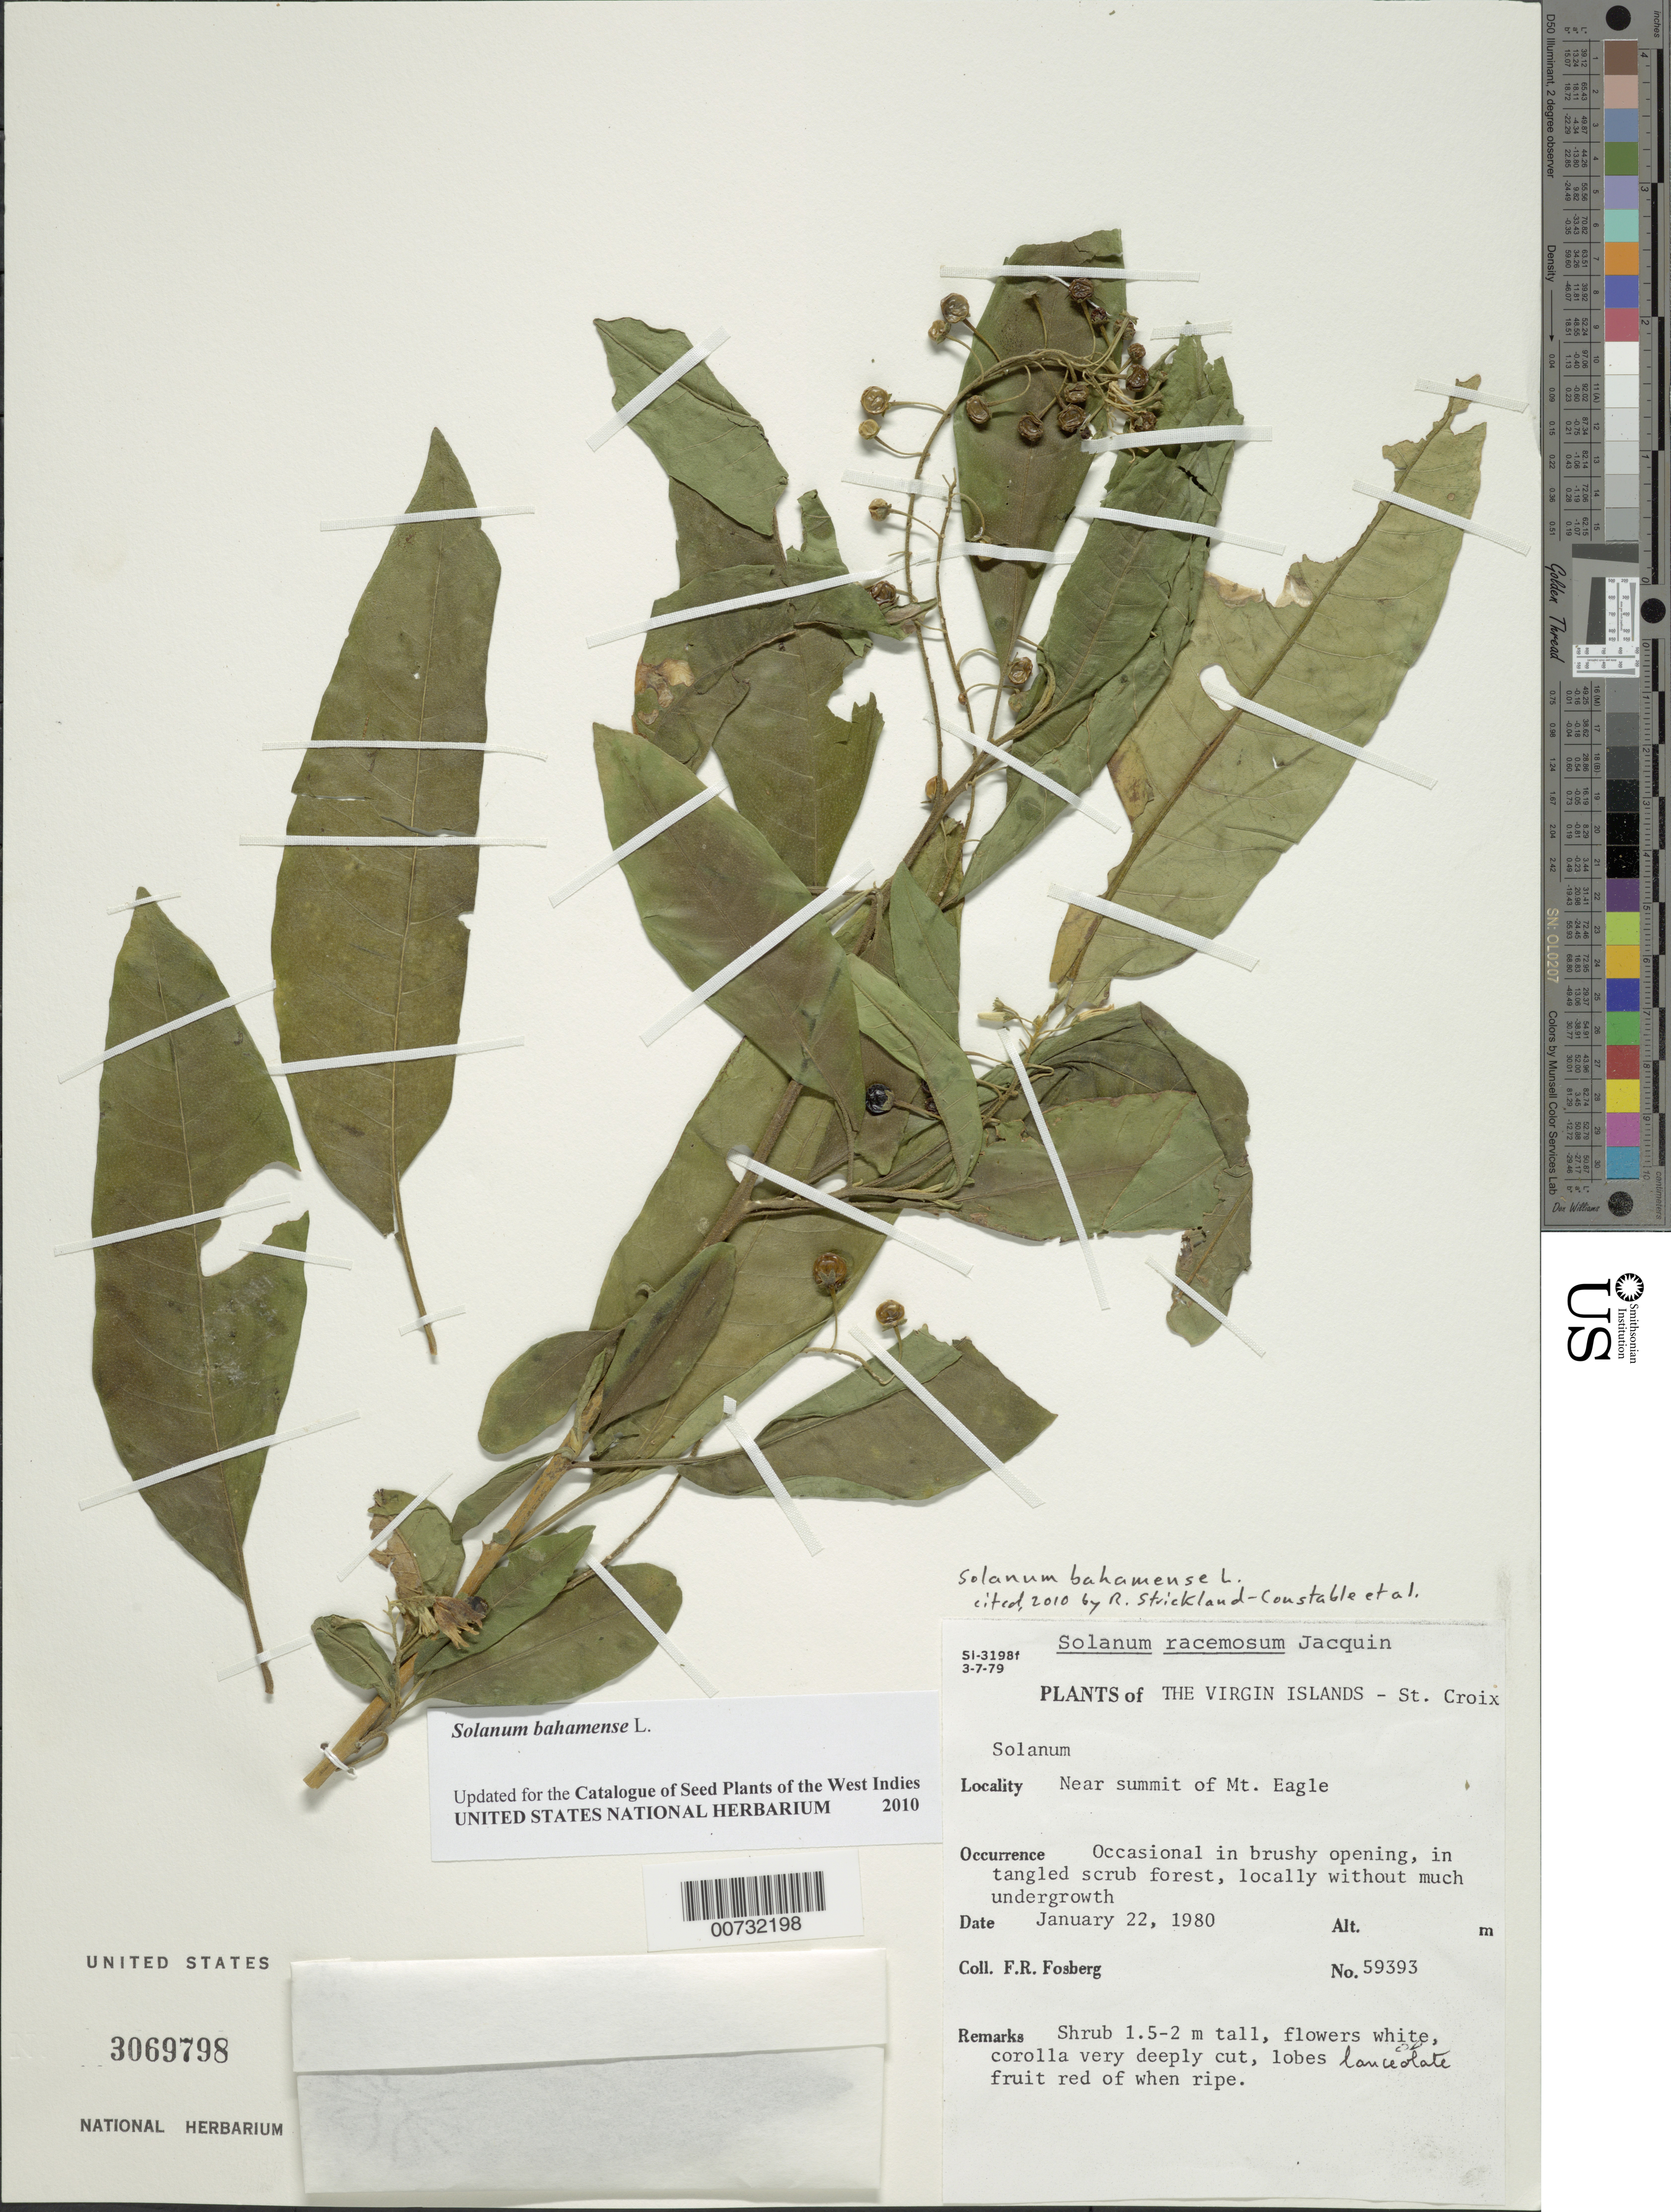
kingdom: Plantae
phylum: Tracheophyta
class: Magnoliopsida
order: Solanales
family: Solanaceae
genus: Solanum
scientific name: Solanum bahamense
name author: L.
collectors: F. R. Fosberg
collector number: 59393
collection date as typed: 22 Jan 1980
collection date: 1980-01-22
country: U.S. Virgin Islands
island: St. Croix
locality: Mt. Eagle, near summit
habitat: Brushy opening, in tangled scrub forest, locally w/o much undergrowth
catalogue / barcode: US 3069798